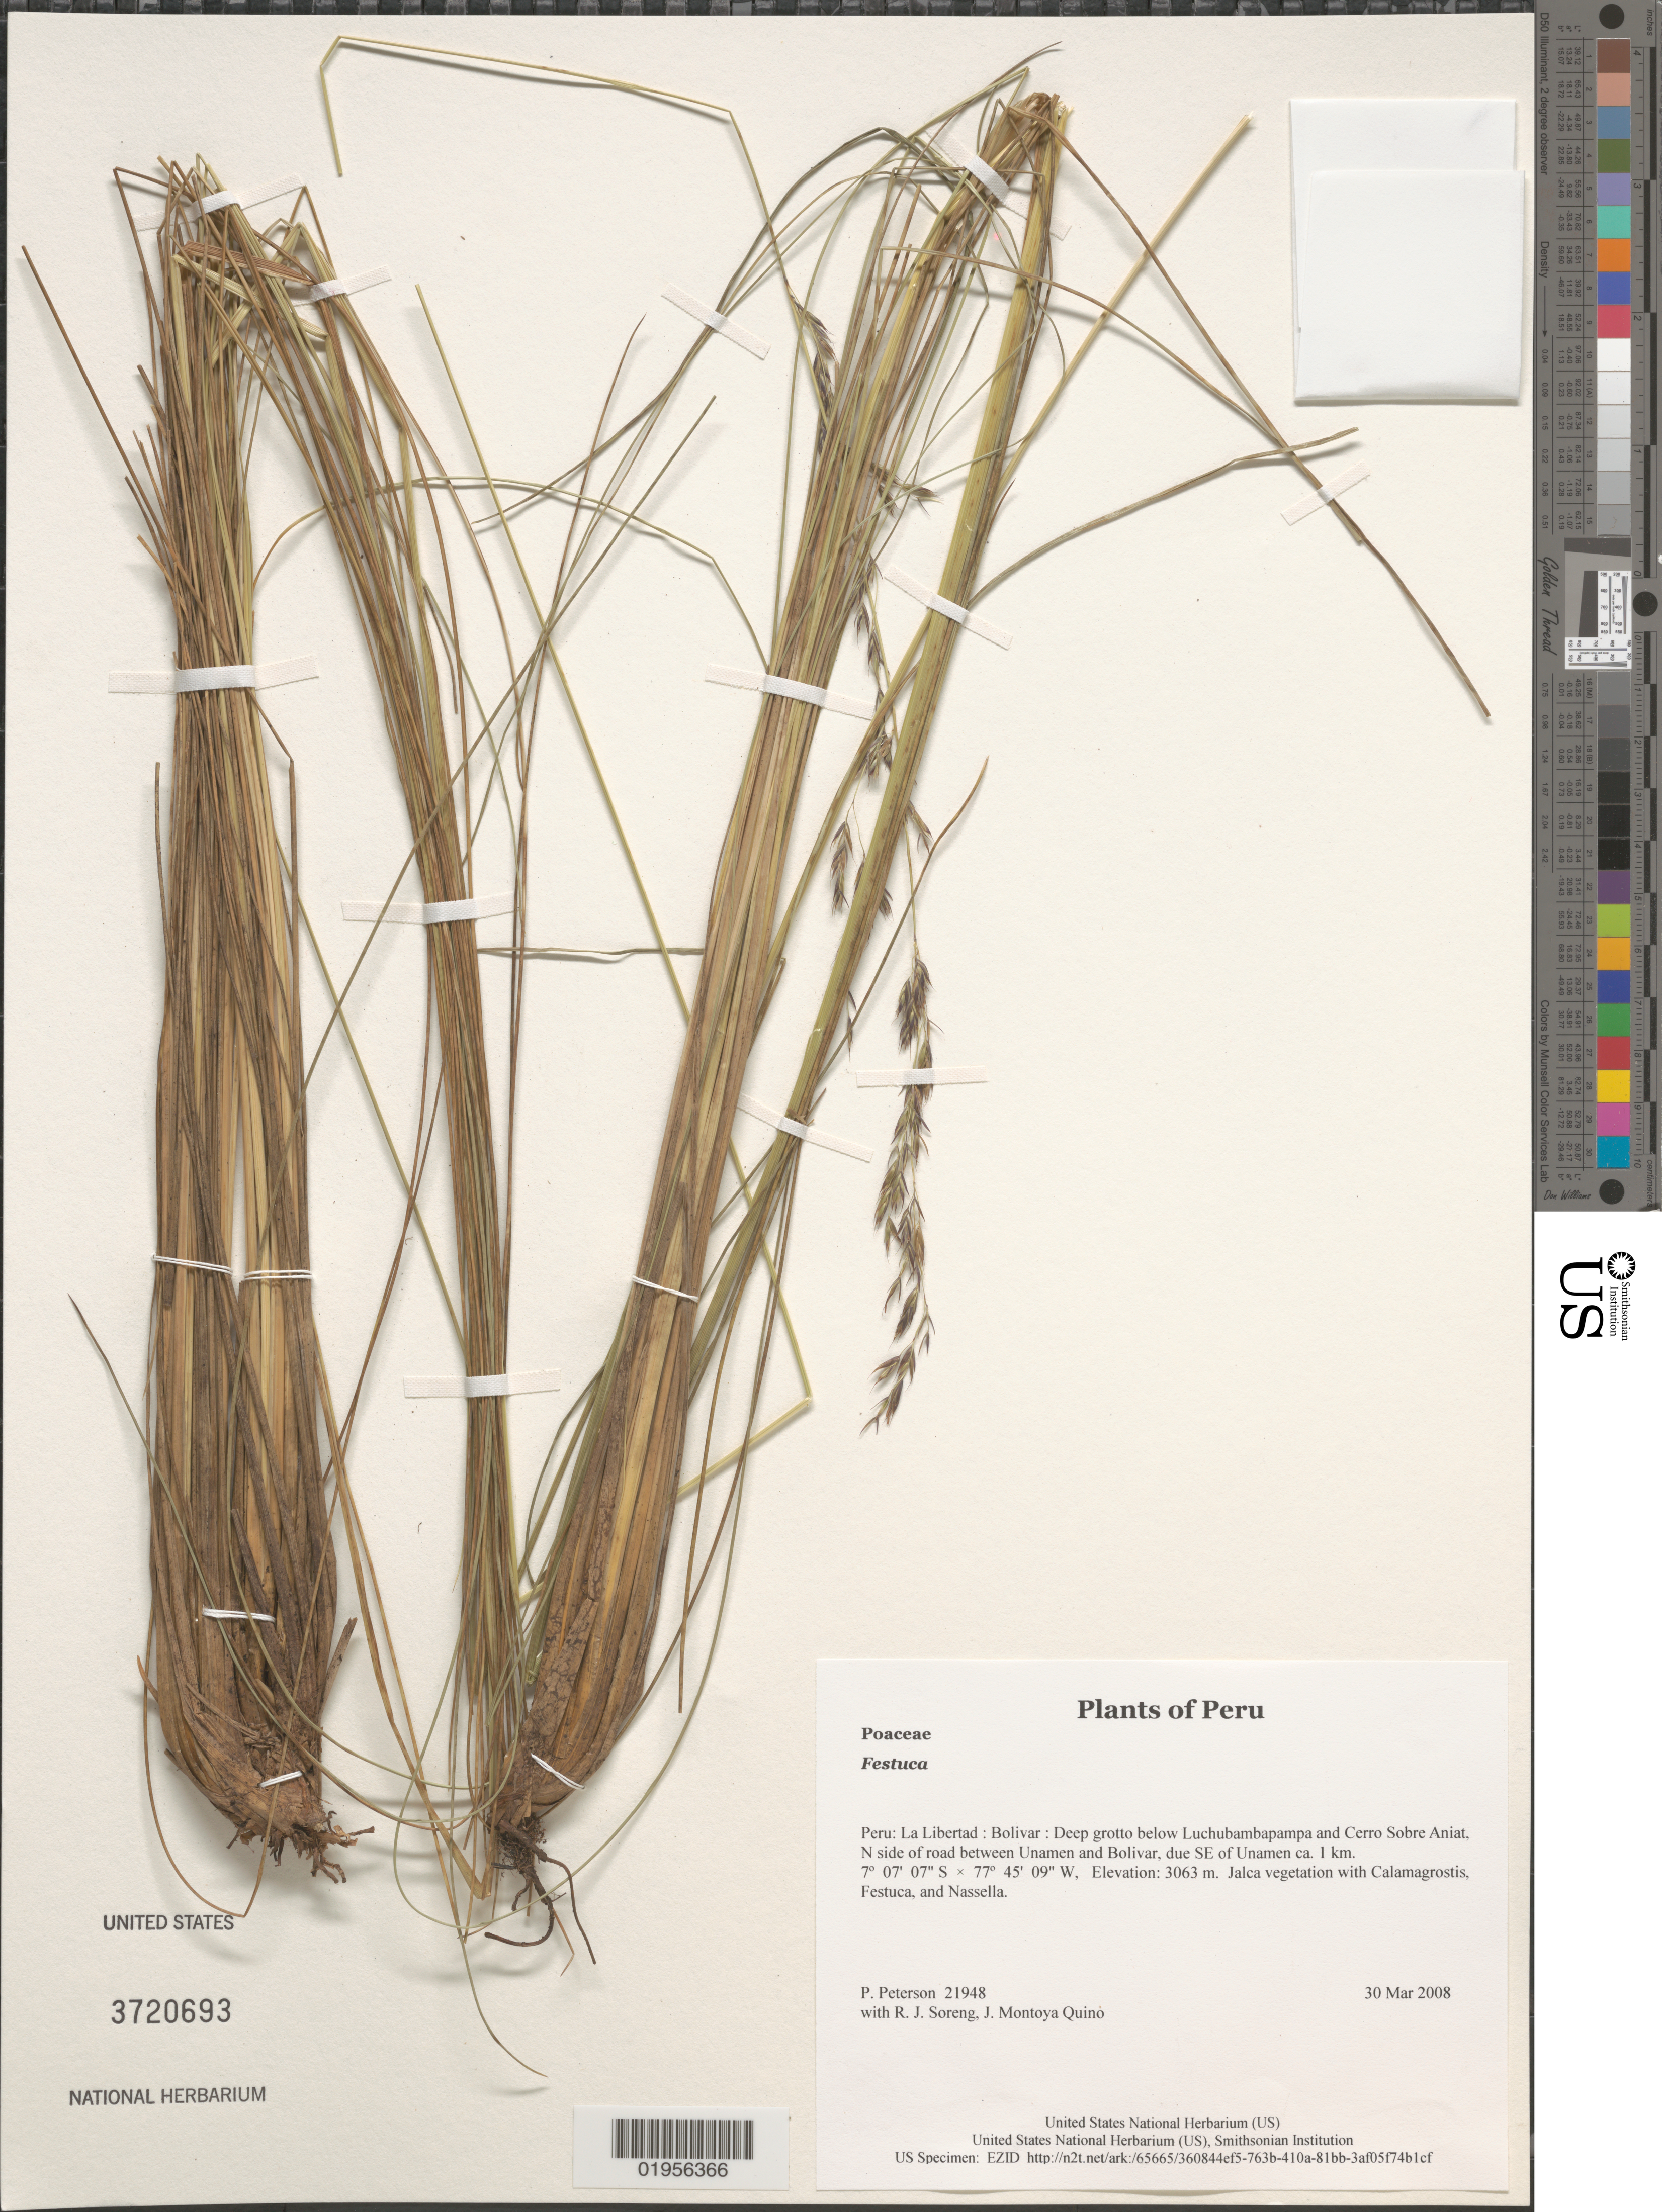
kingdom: Plantae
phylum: Tracheophyta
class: Liliopsida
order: Poales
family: Poaceae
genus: Festuca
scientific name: Festuca sp.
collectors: P. M. Peterson, R. J. Soreng & J. Montoya Quino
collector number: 21948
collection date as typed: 30 Mar 2008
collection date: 2008-03-30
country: Peru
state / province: La Libertad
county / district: Bolívar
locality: Deep grotto below Luchubambapampa and Cerro Sobre Aniat, N side of road between Unamen and Bolivar, due SE of Unamen ca. 1 km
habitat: Jalca vegetation with Calamagrostis, Festuca, and Nassella.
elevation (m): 3063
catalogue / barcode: US 3720693